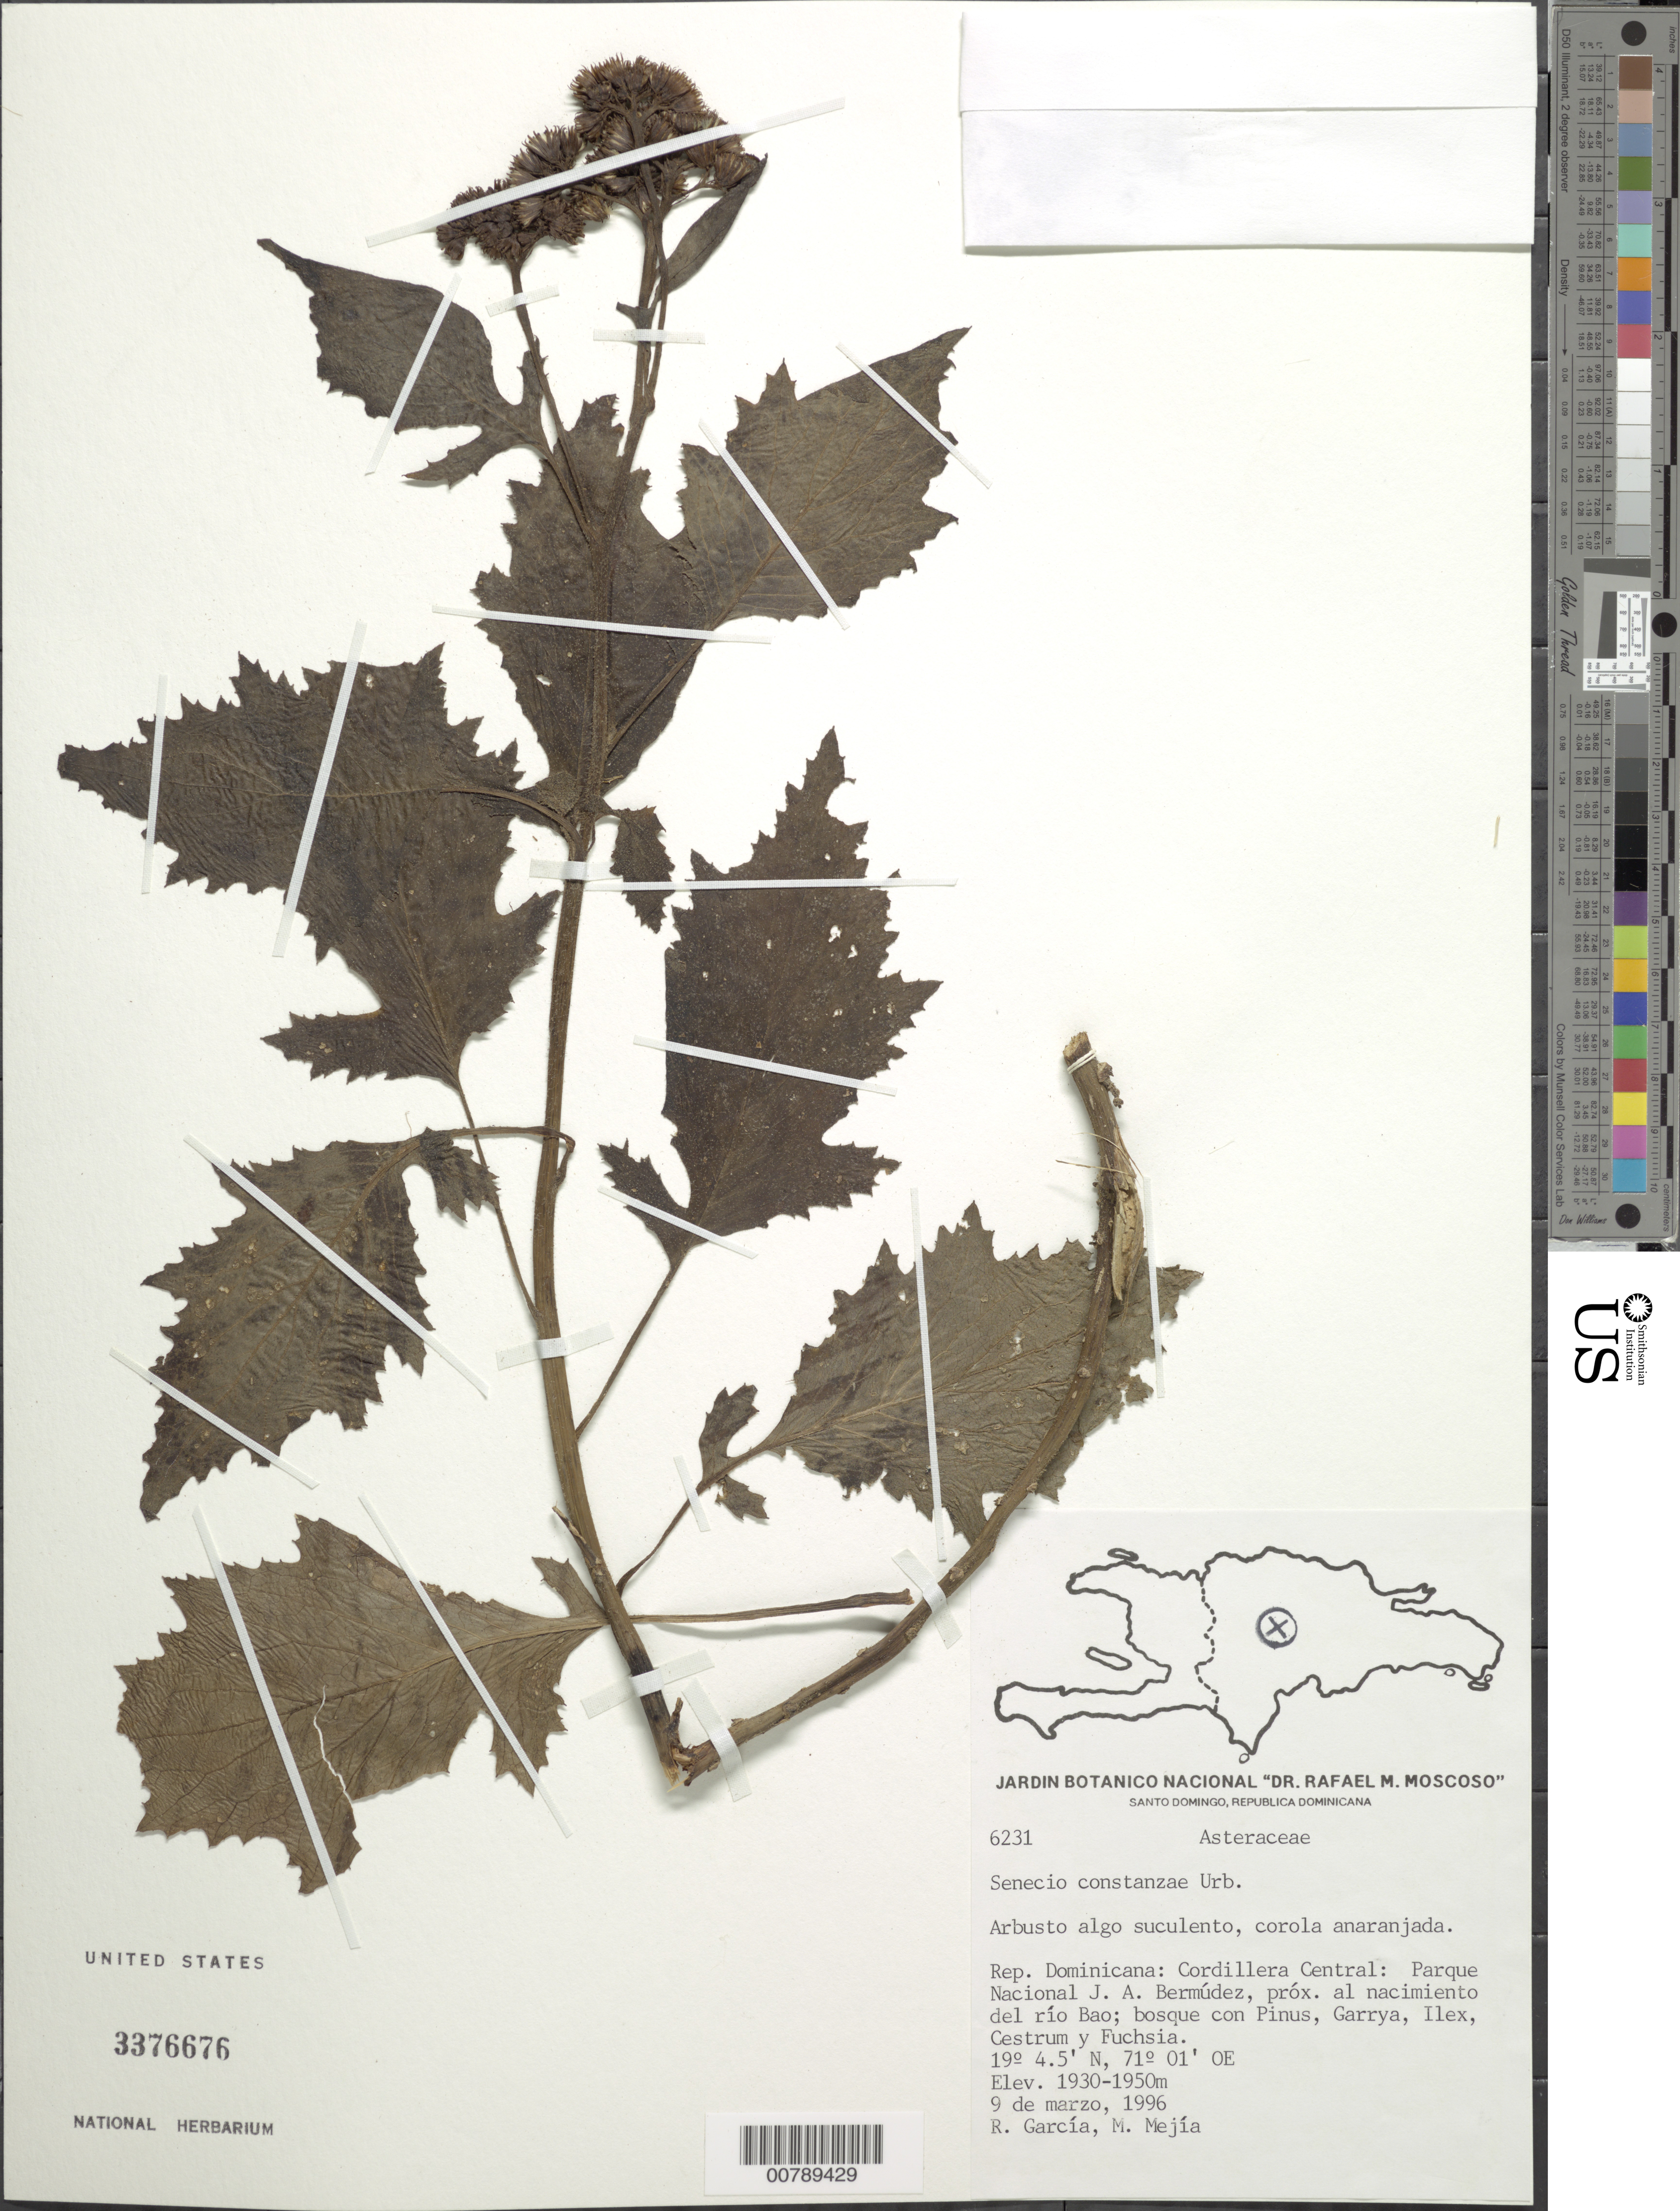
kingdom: Plantae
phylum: Tracheophyta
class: Magnoliopsida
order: Asterales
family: Asteraceae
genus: Senecio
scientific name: Senecio constanzae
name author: Urb.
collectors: R. G. García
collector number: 6231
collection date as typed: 09 Mar 1996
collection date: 1996-03-09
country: Dominican Republic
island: Hispaniola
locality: Cordillera Central: Parque Nacional J.A. Bermúdez, prox. Al nacimiento del Río Bao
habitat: Bosque con Pinus, Garrya, Ilex, Cestrum y Fuchsia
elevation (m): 1930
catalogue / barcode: US 3376676